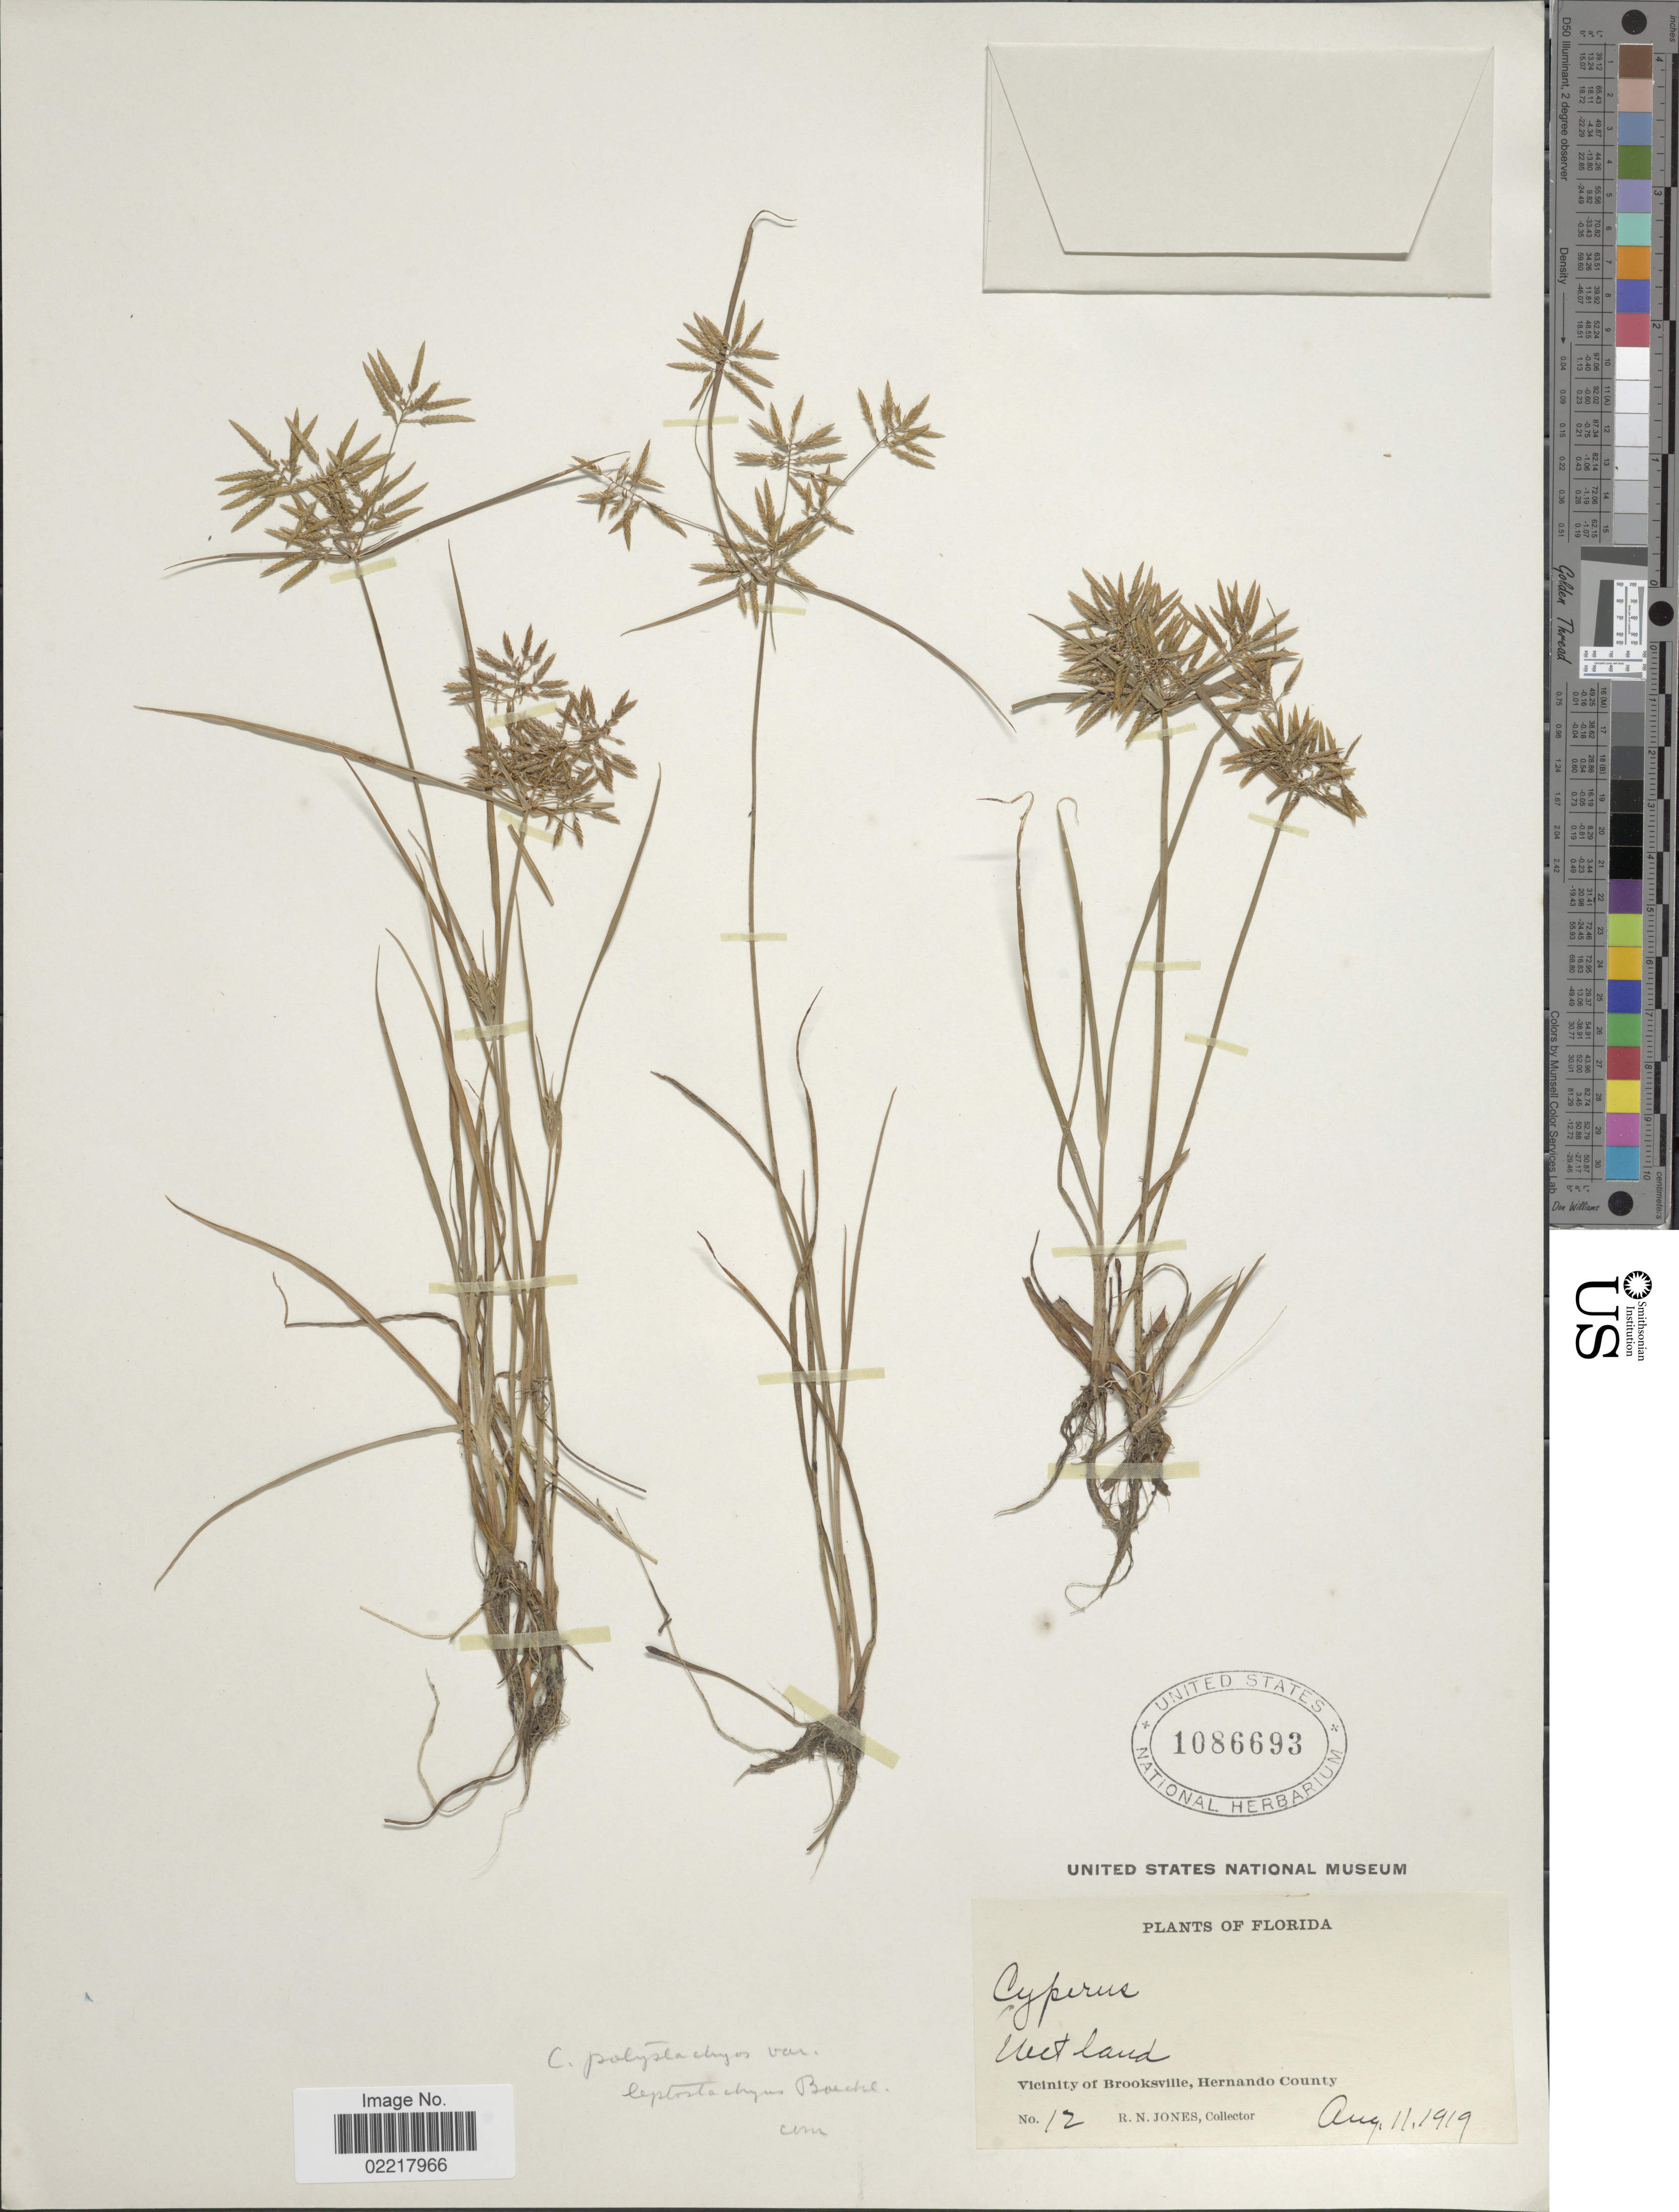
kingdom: Plantae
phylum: Tracheophyta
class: Liliopsida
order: Poales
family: Cyperaceae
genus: Cyperus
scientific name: Cyperus polystachyos var. texensis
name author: (Torr.) Fernald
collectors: R. N. Jones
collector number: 12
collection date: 1919-08-11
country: United States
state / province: Florida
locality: Wet land, Vicinity of Brooksville, Hernando County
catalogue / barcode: US 1086693